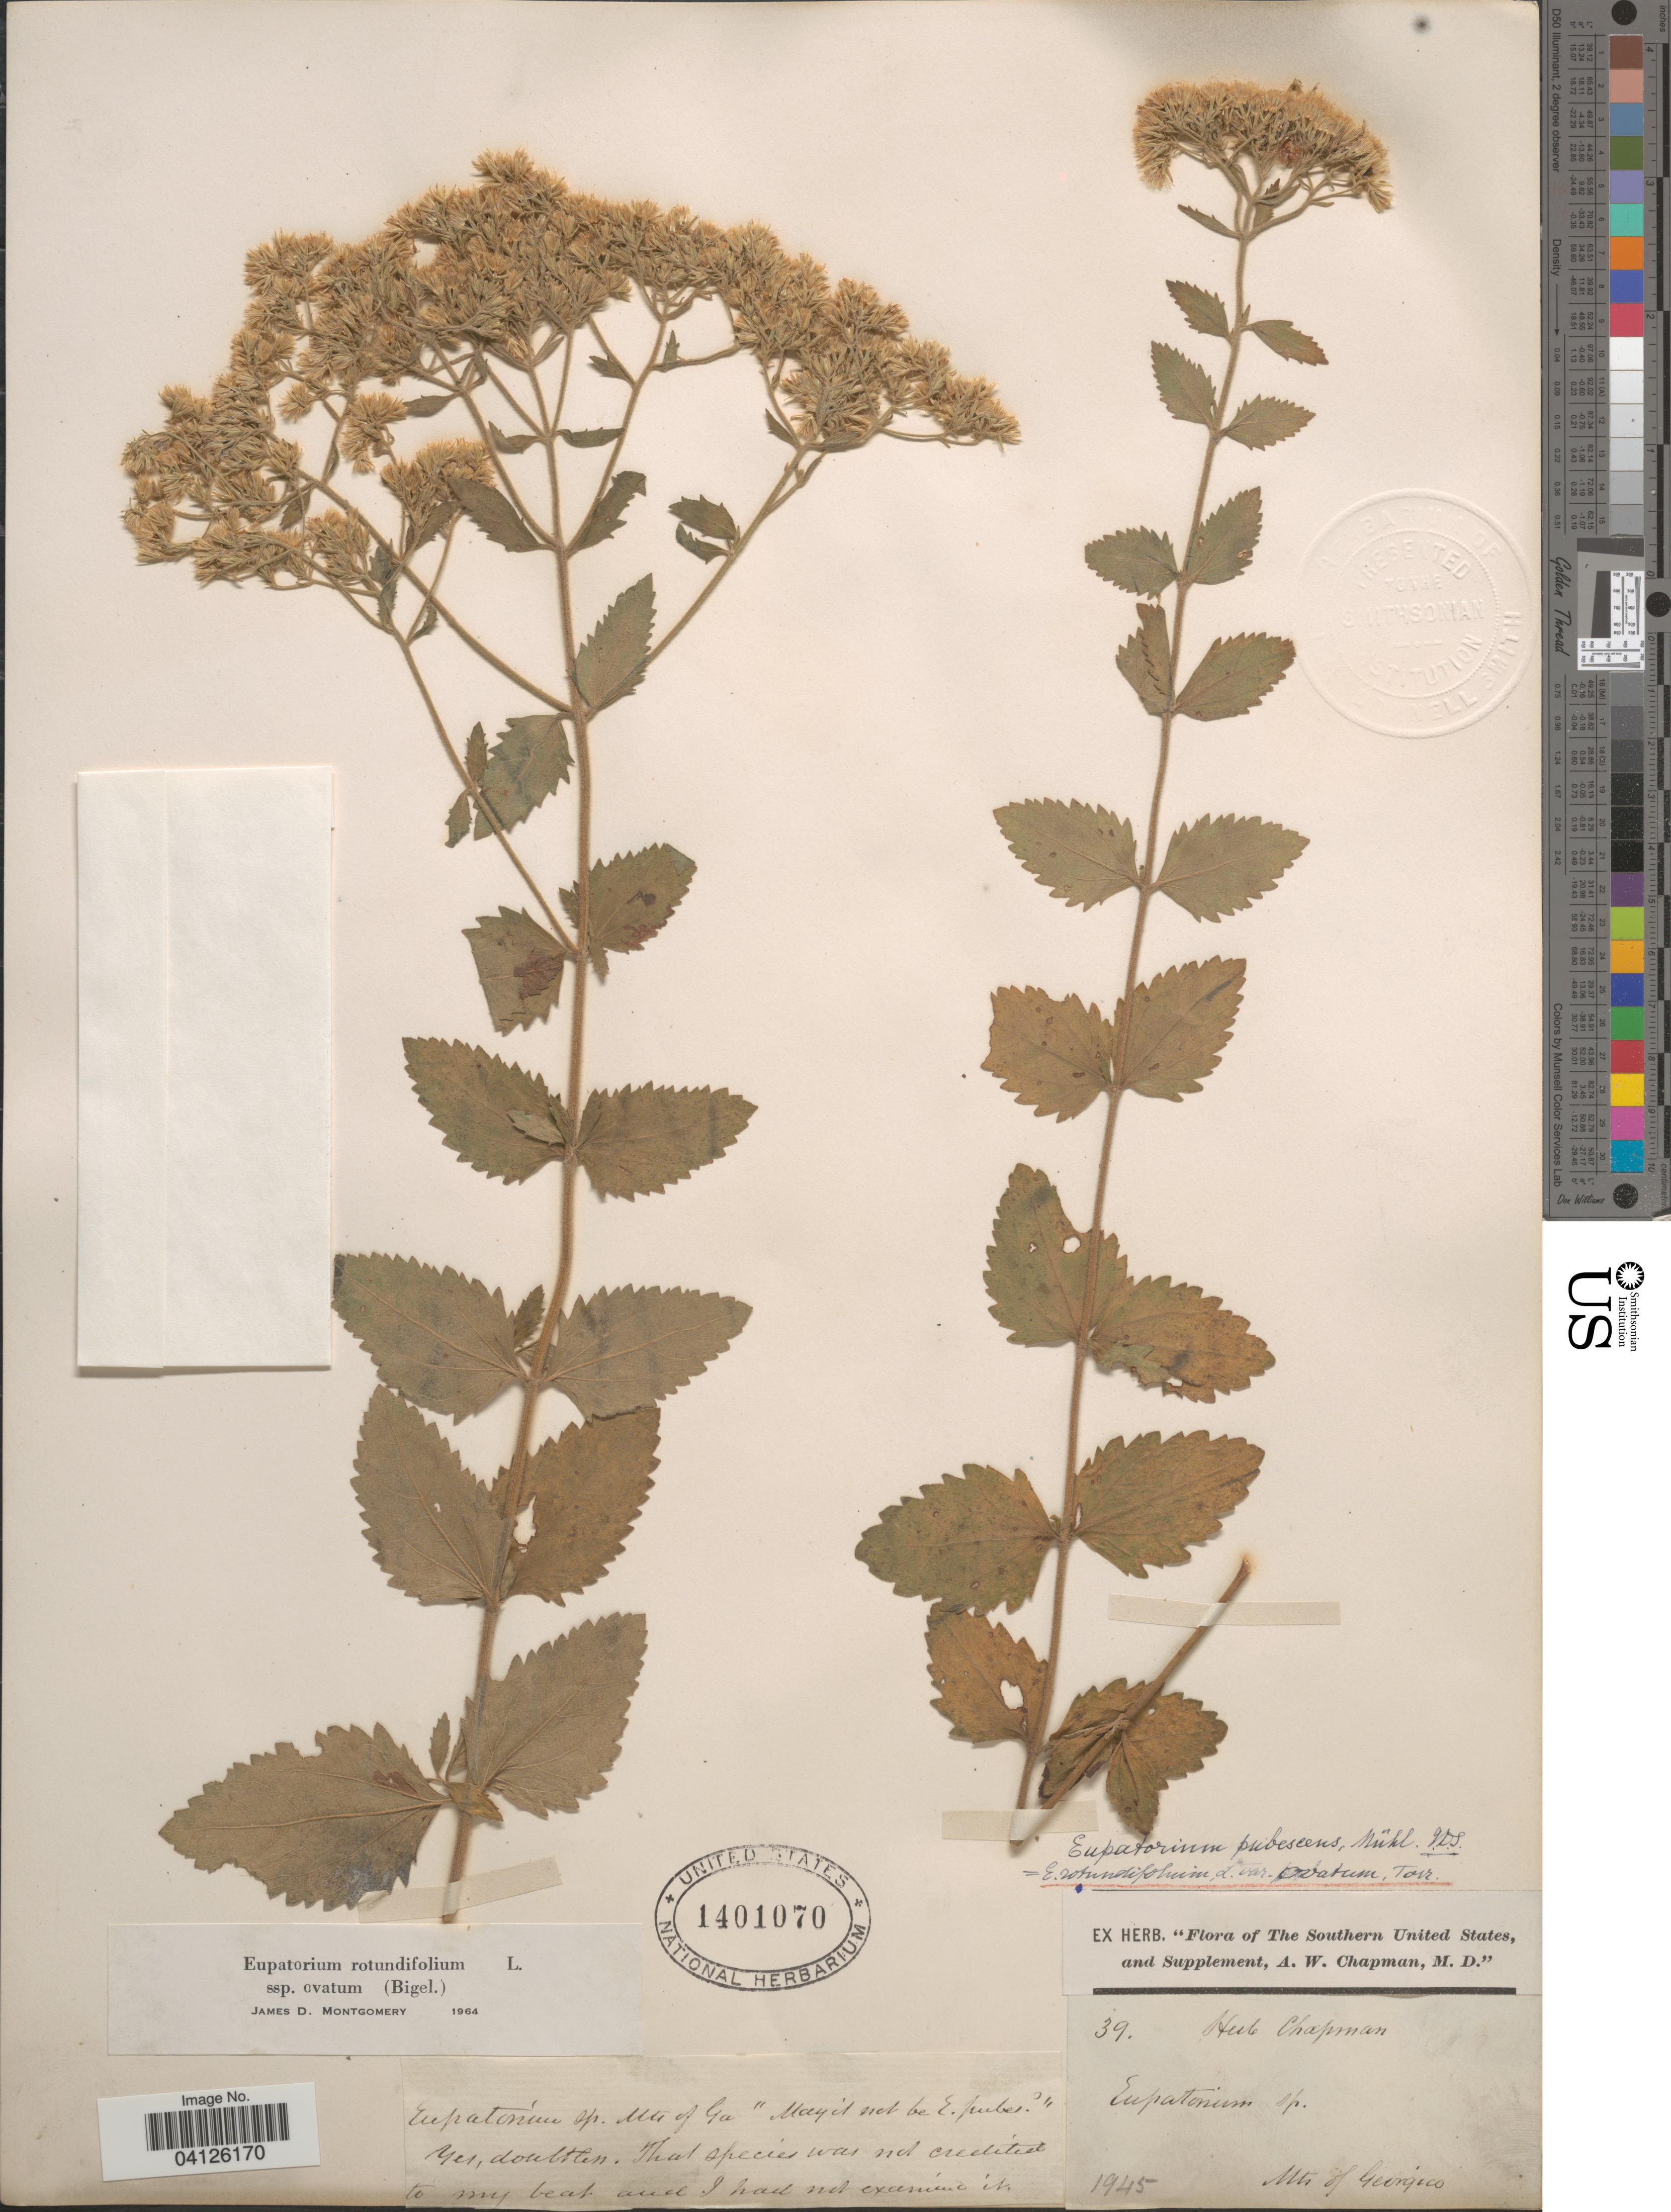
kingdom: Plantae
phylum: Tracheophyta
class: Magnoliopsida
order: Asterales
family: Asteraceae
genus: Eupatorium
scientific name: Eupatorium rotundifolium subsp. ovatum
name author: L.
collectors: ex herb. Chapman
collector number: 39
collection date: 1945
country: United States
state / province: Georgia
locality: Mts. of Georgia. The Southern United States, and Supplement.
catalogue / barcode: US 1401070